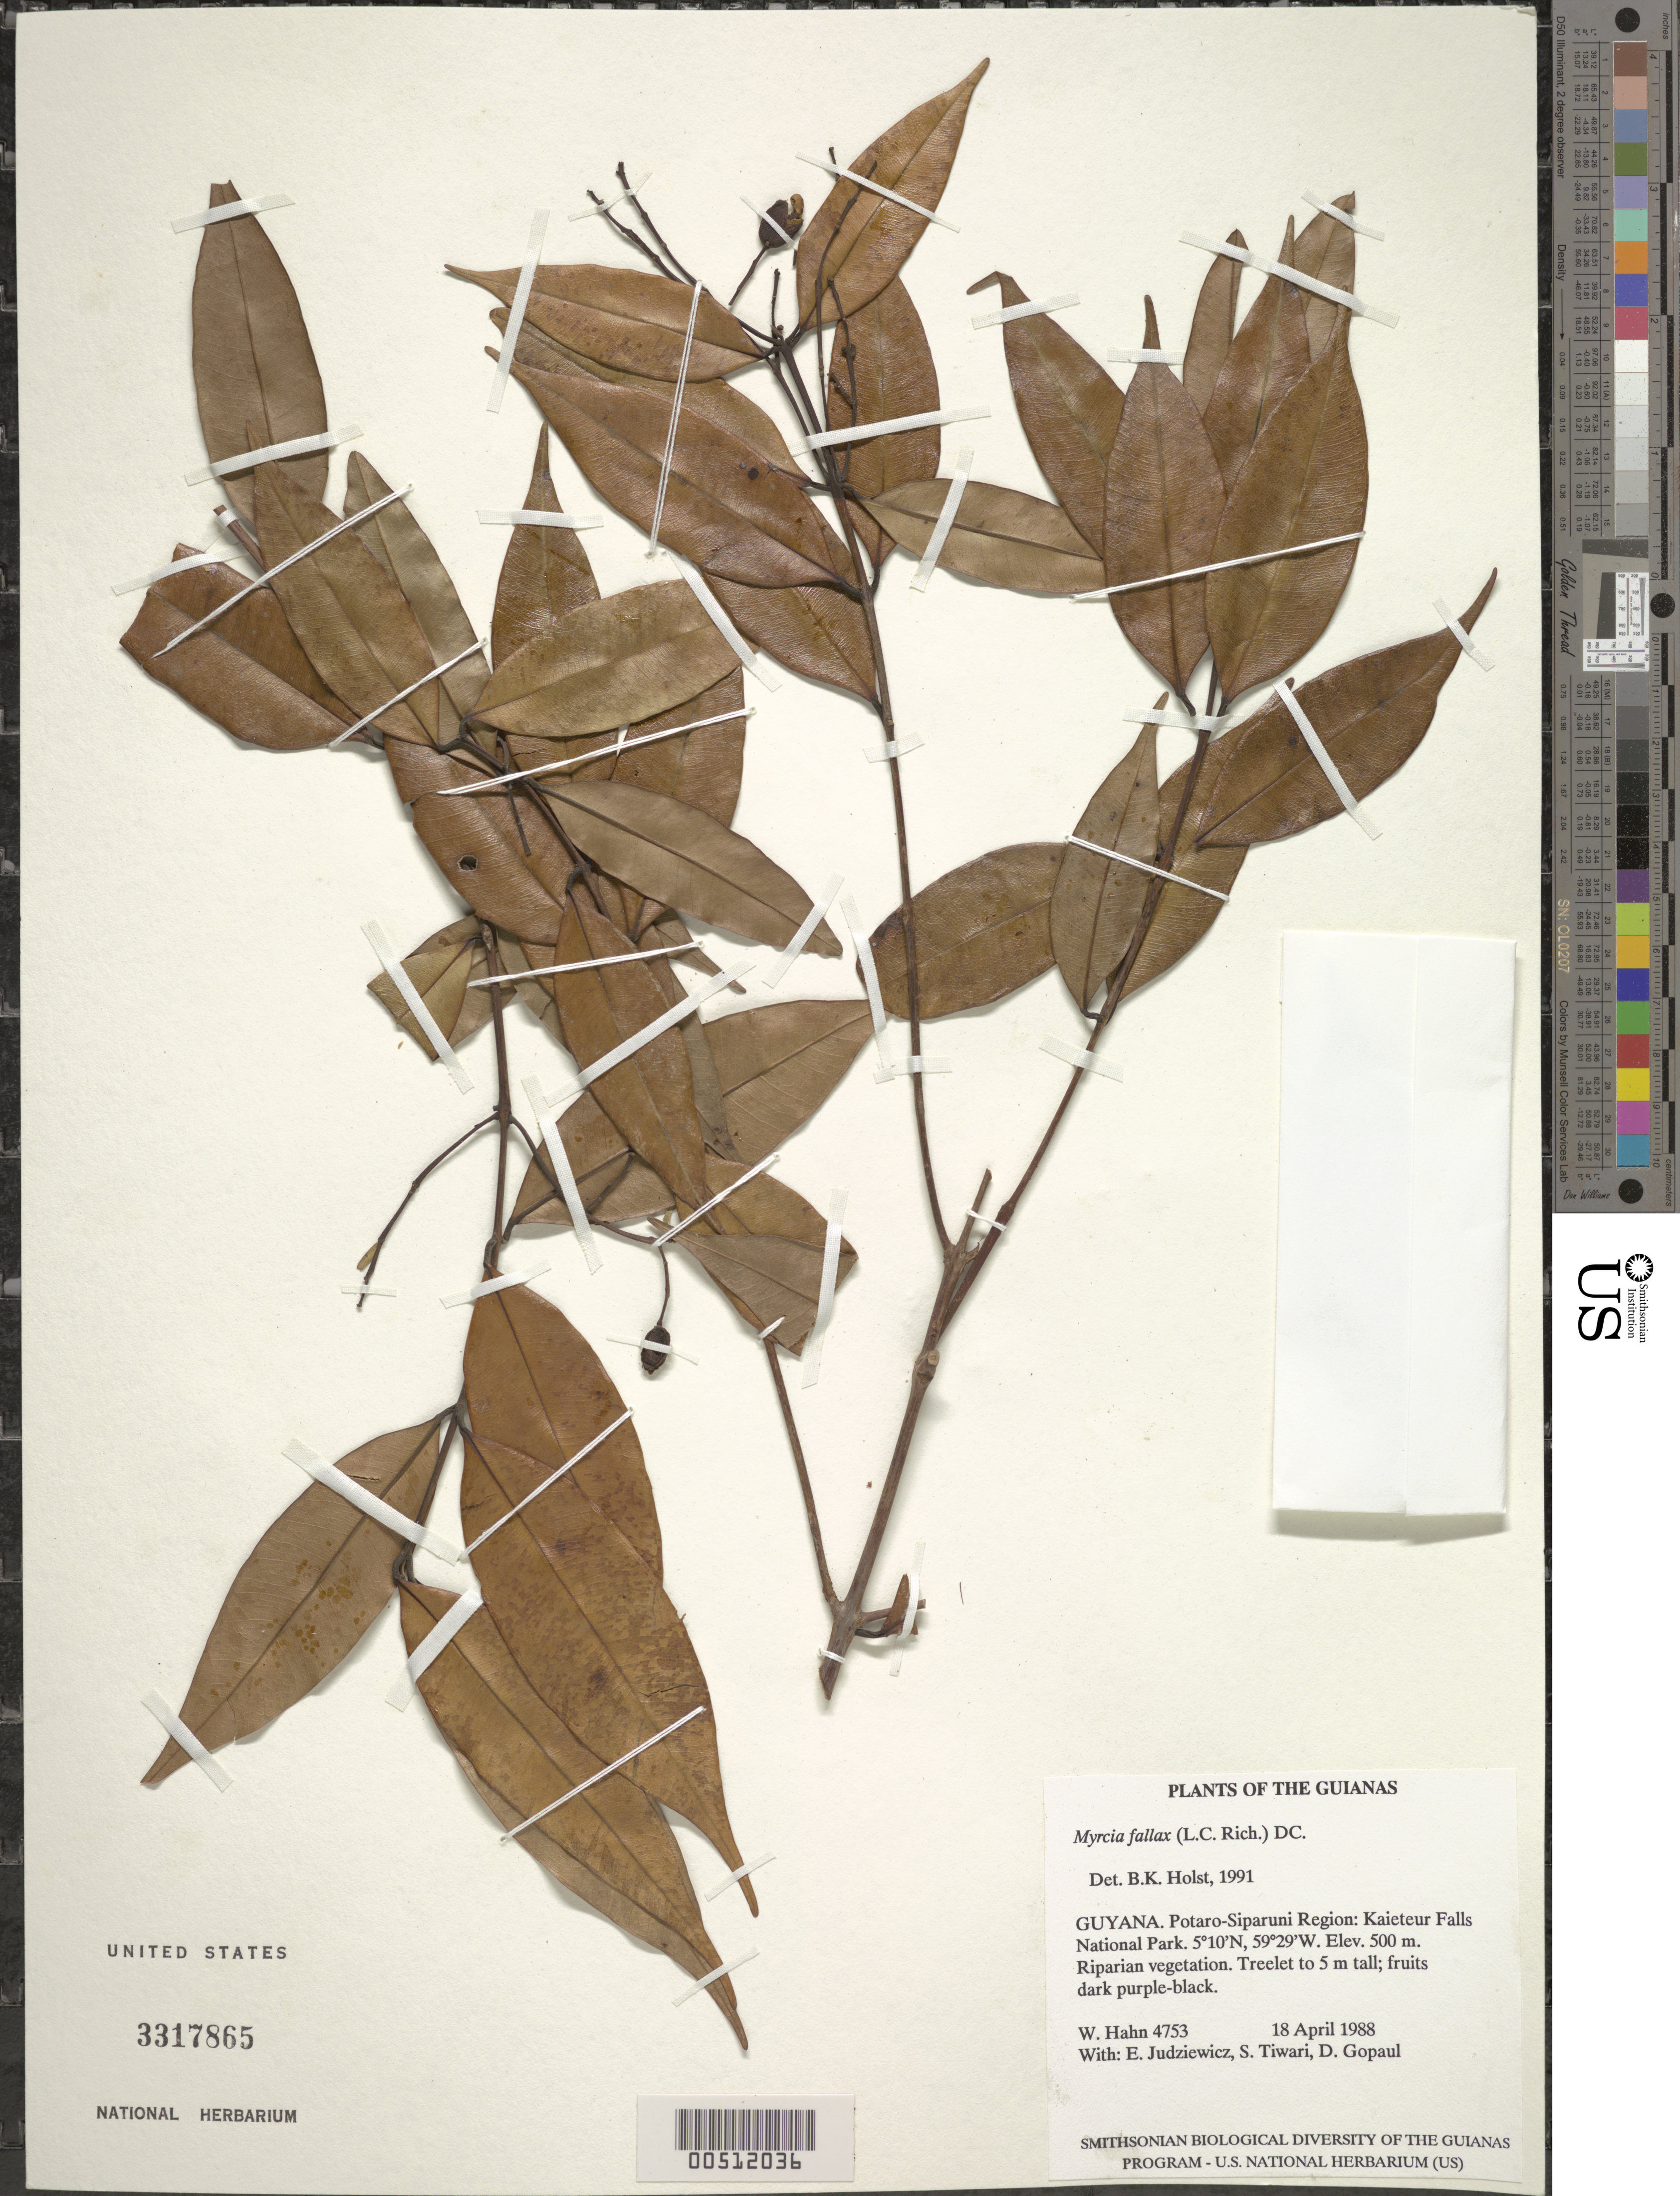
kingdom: Plantae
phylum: Tracheophyta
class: Magnoliopsida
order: Myrtales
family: Myrtaceae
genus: Myrcia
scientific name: Myrcia fallax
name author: (Rich.) DC.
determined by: Holst, Bruce K.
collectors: W. Hahn, E. J. Judziewicz, S. Tiwari & D. Gopaul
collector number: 4753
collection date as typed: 18 April 1988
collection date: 1988-04-18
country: Guyana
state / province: Potaro-Siparuni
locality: Kaieteur Falls National Park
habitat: Riparian vegetation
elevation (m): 500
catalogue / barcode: US 3317865